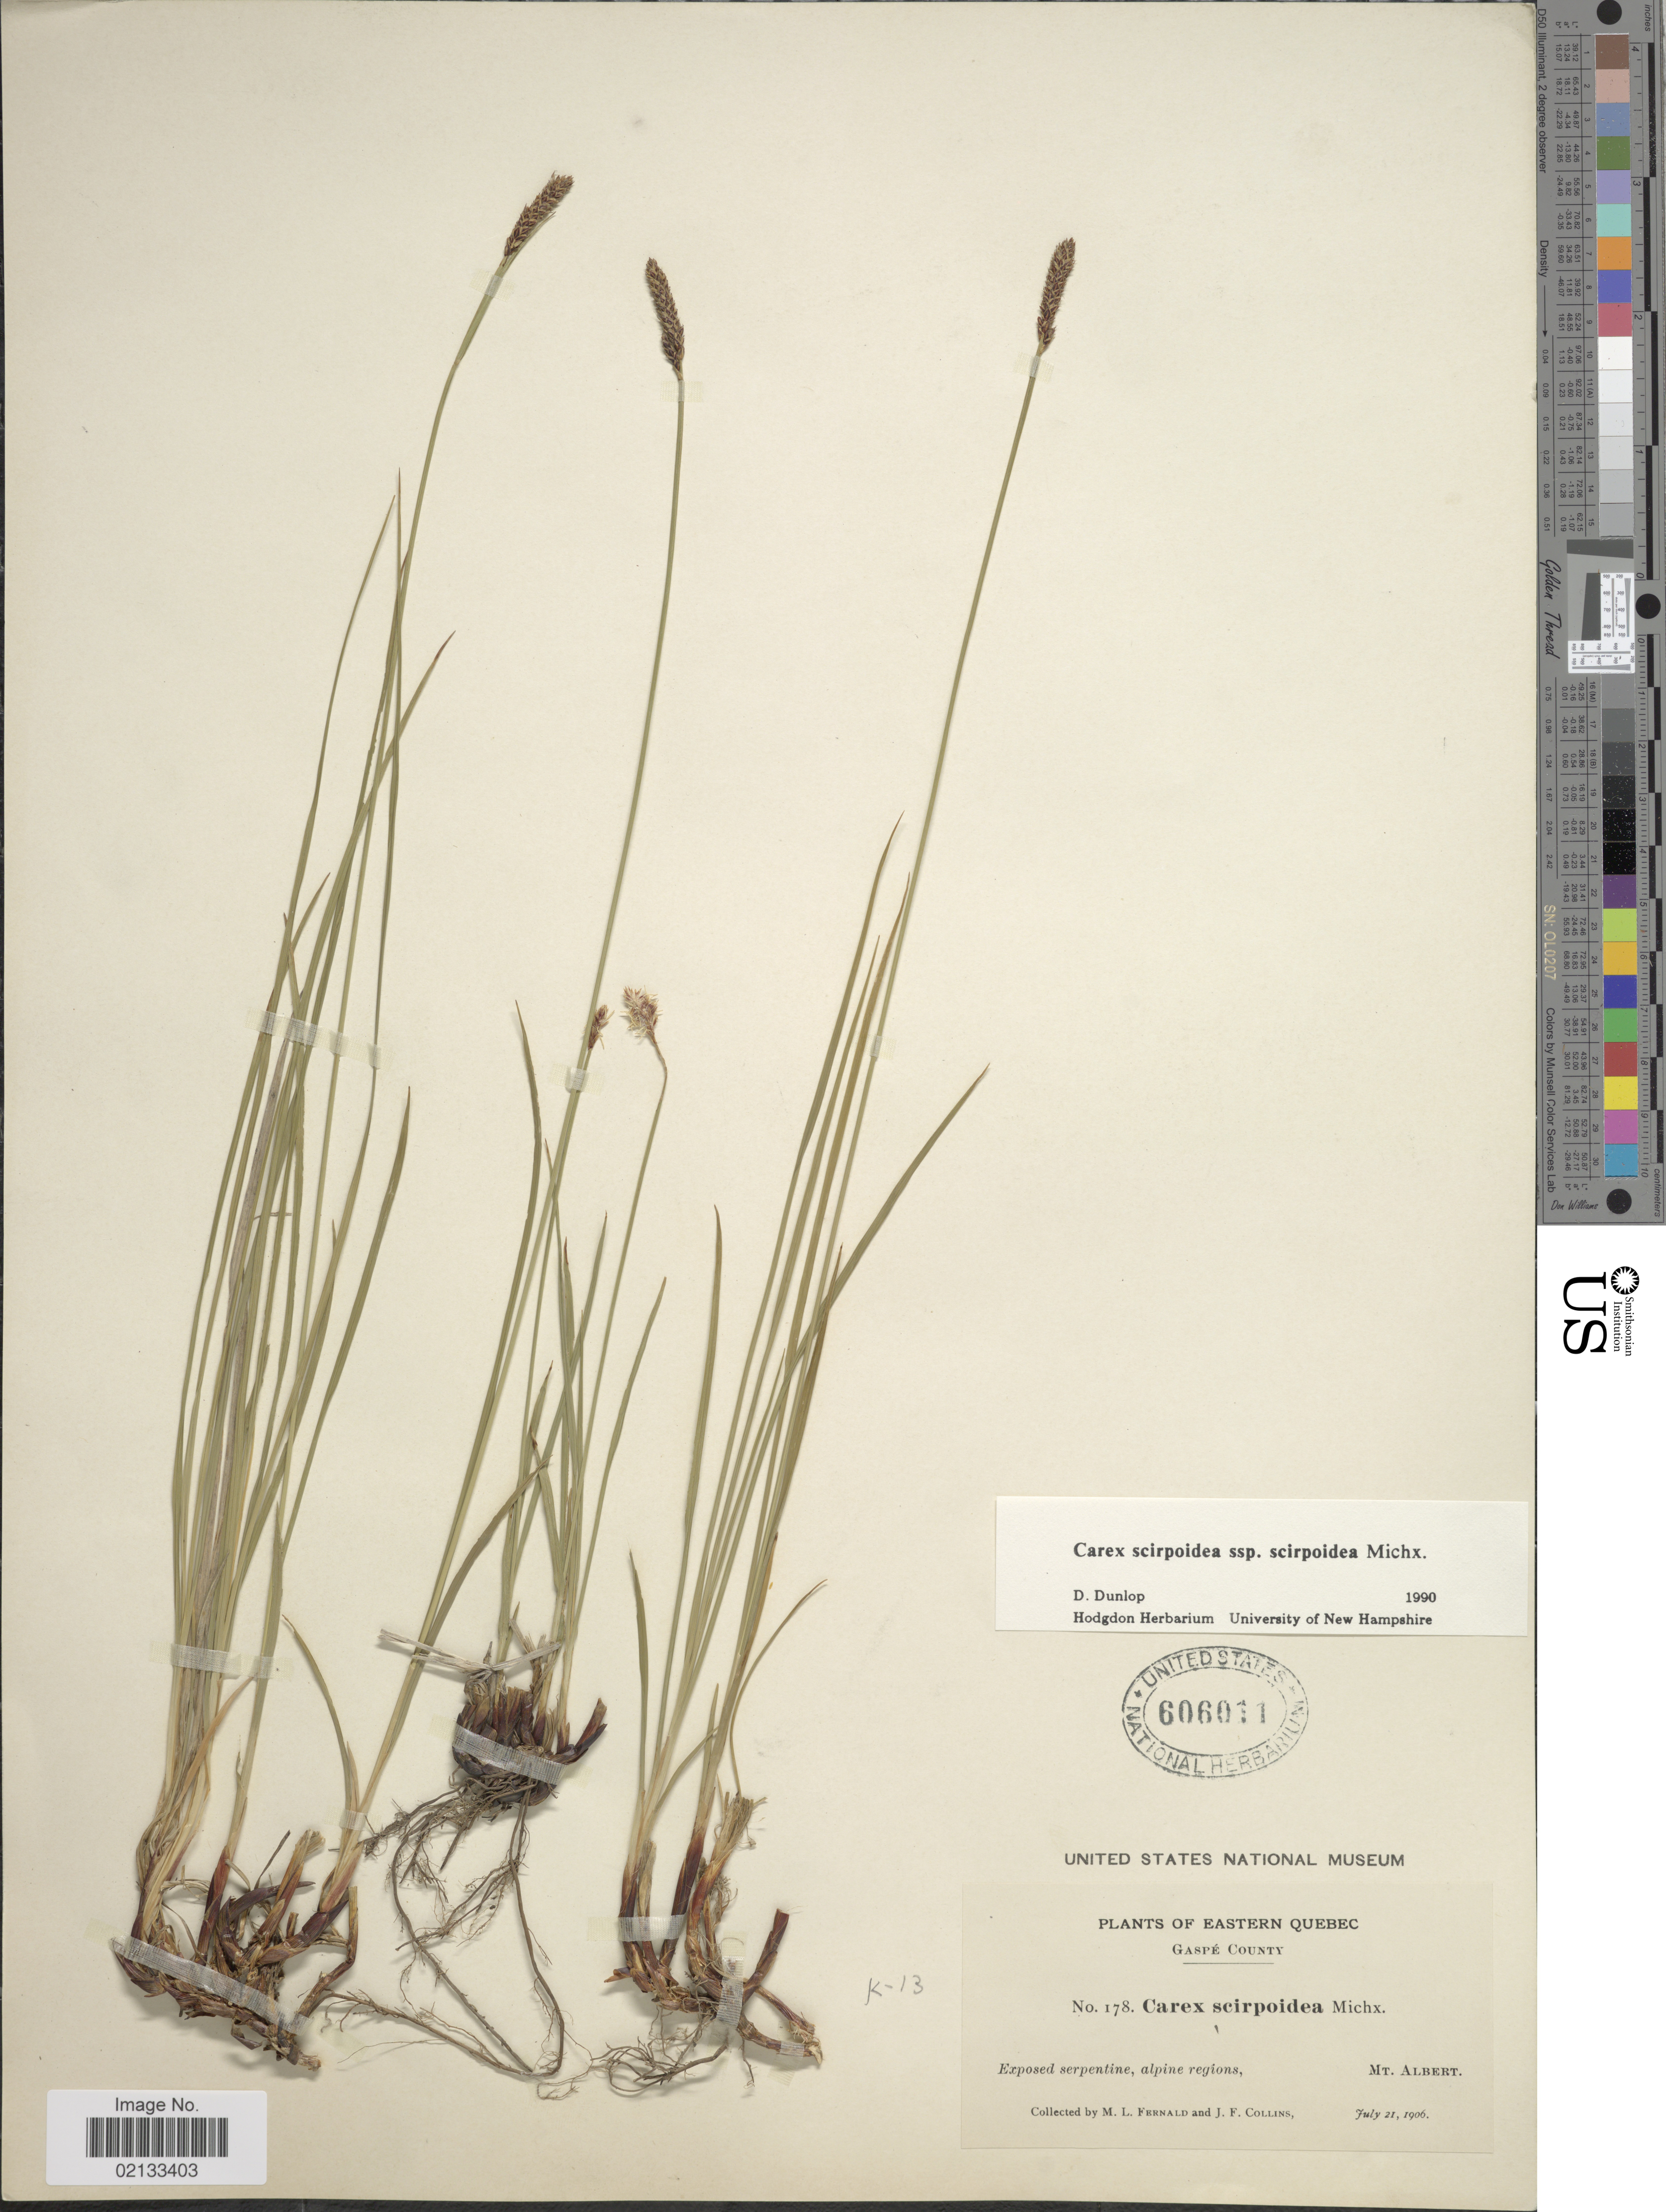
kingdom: Plantae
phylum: Tracheophyta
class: Liliopsida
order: Poales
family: Cyperaceae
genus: Carex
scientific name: Carex scirpoidea subsp. scirpoidea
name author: Michx.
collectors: M. L. Fernald & J. Collins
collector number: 178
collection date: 1906-07-21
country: Canada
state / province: Quebec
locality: Eastern Quebec, Gaspé County, Exposed serpentine, alpine regions, Mt Albert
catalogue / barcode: US 606011